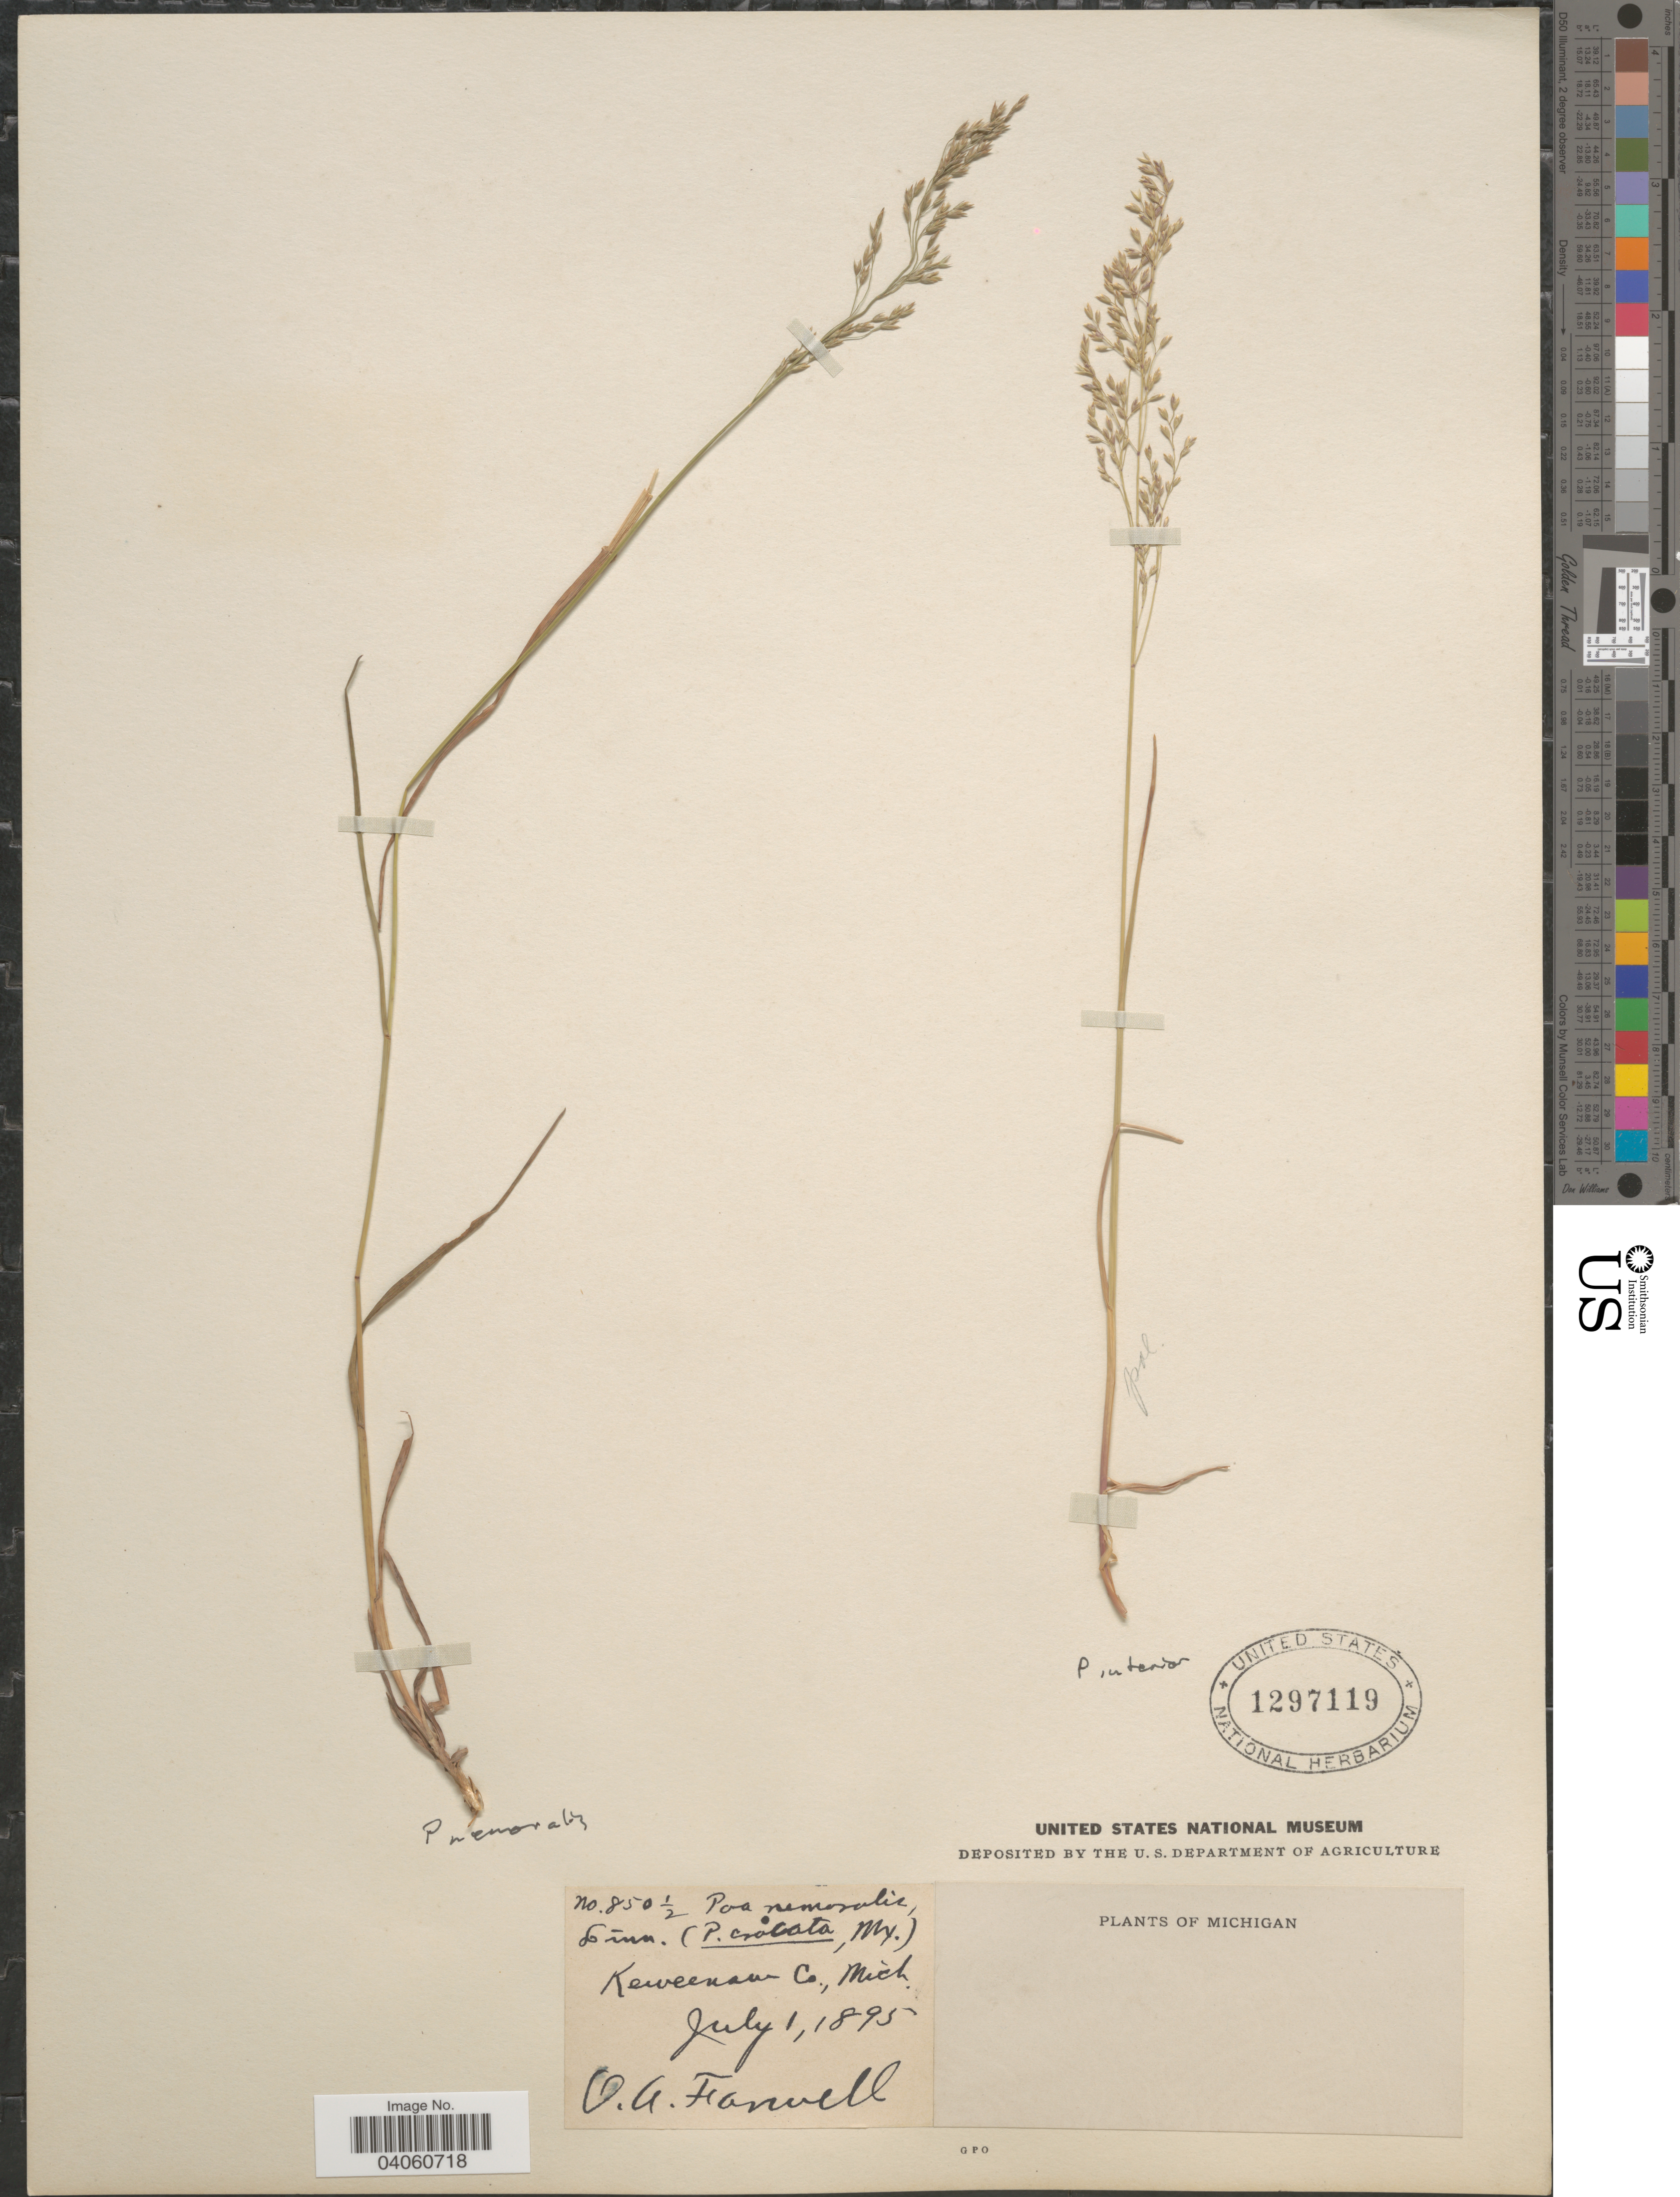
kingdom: Plantae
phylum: Tracheophyta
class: Liliopsida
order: Poales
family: Poaceae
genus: Poa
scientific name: Poa nemoralis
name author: L.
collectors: O. Farwell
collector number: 850½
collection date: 1895-07-01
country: United States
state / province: Michigan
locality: Keweenan Co.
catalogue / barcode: US 1297119